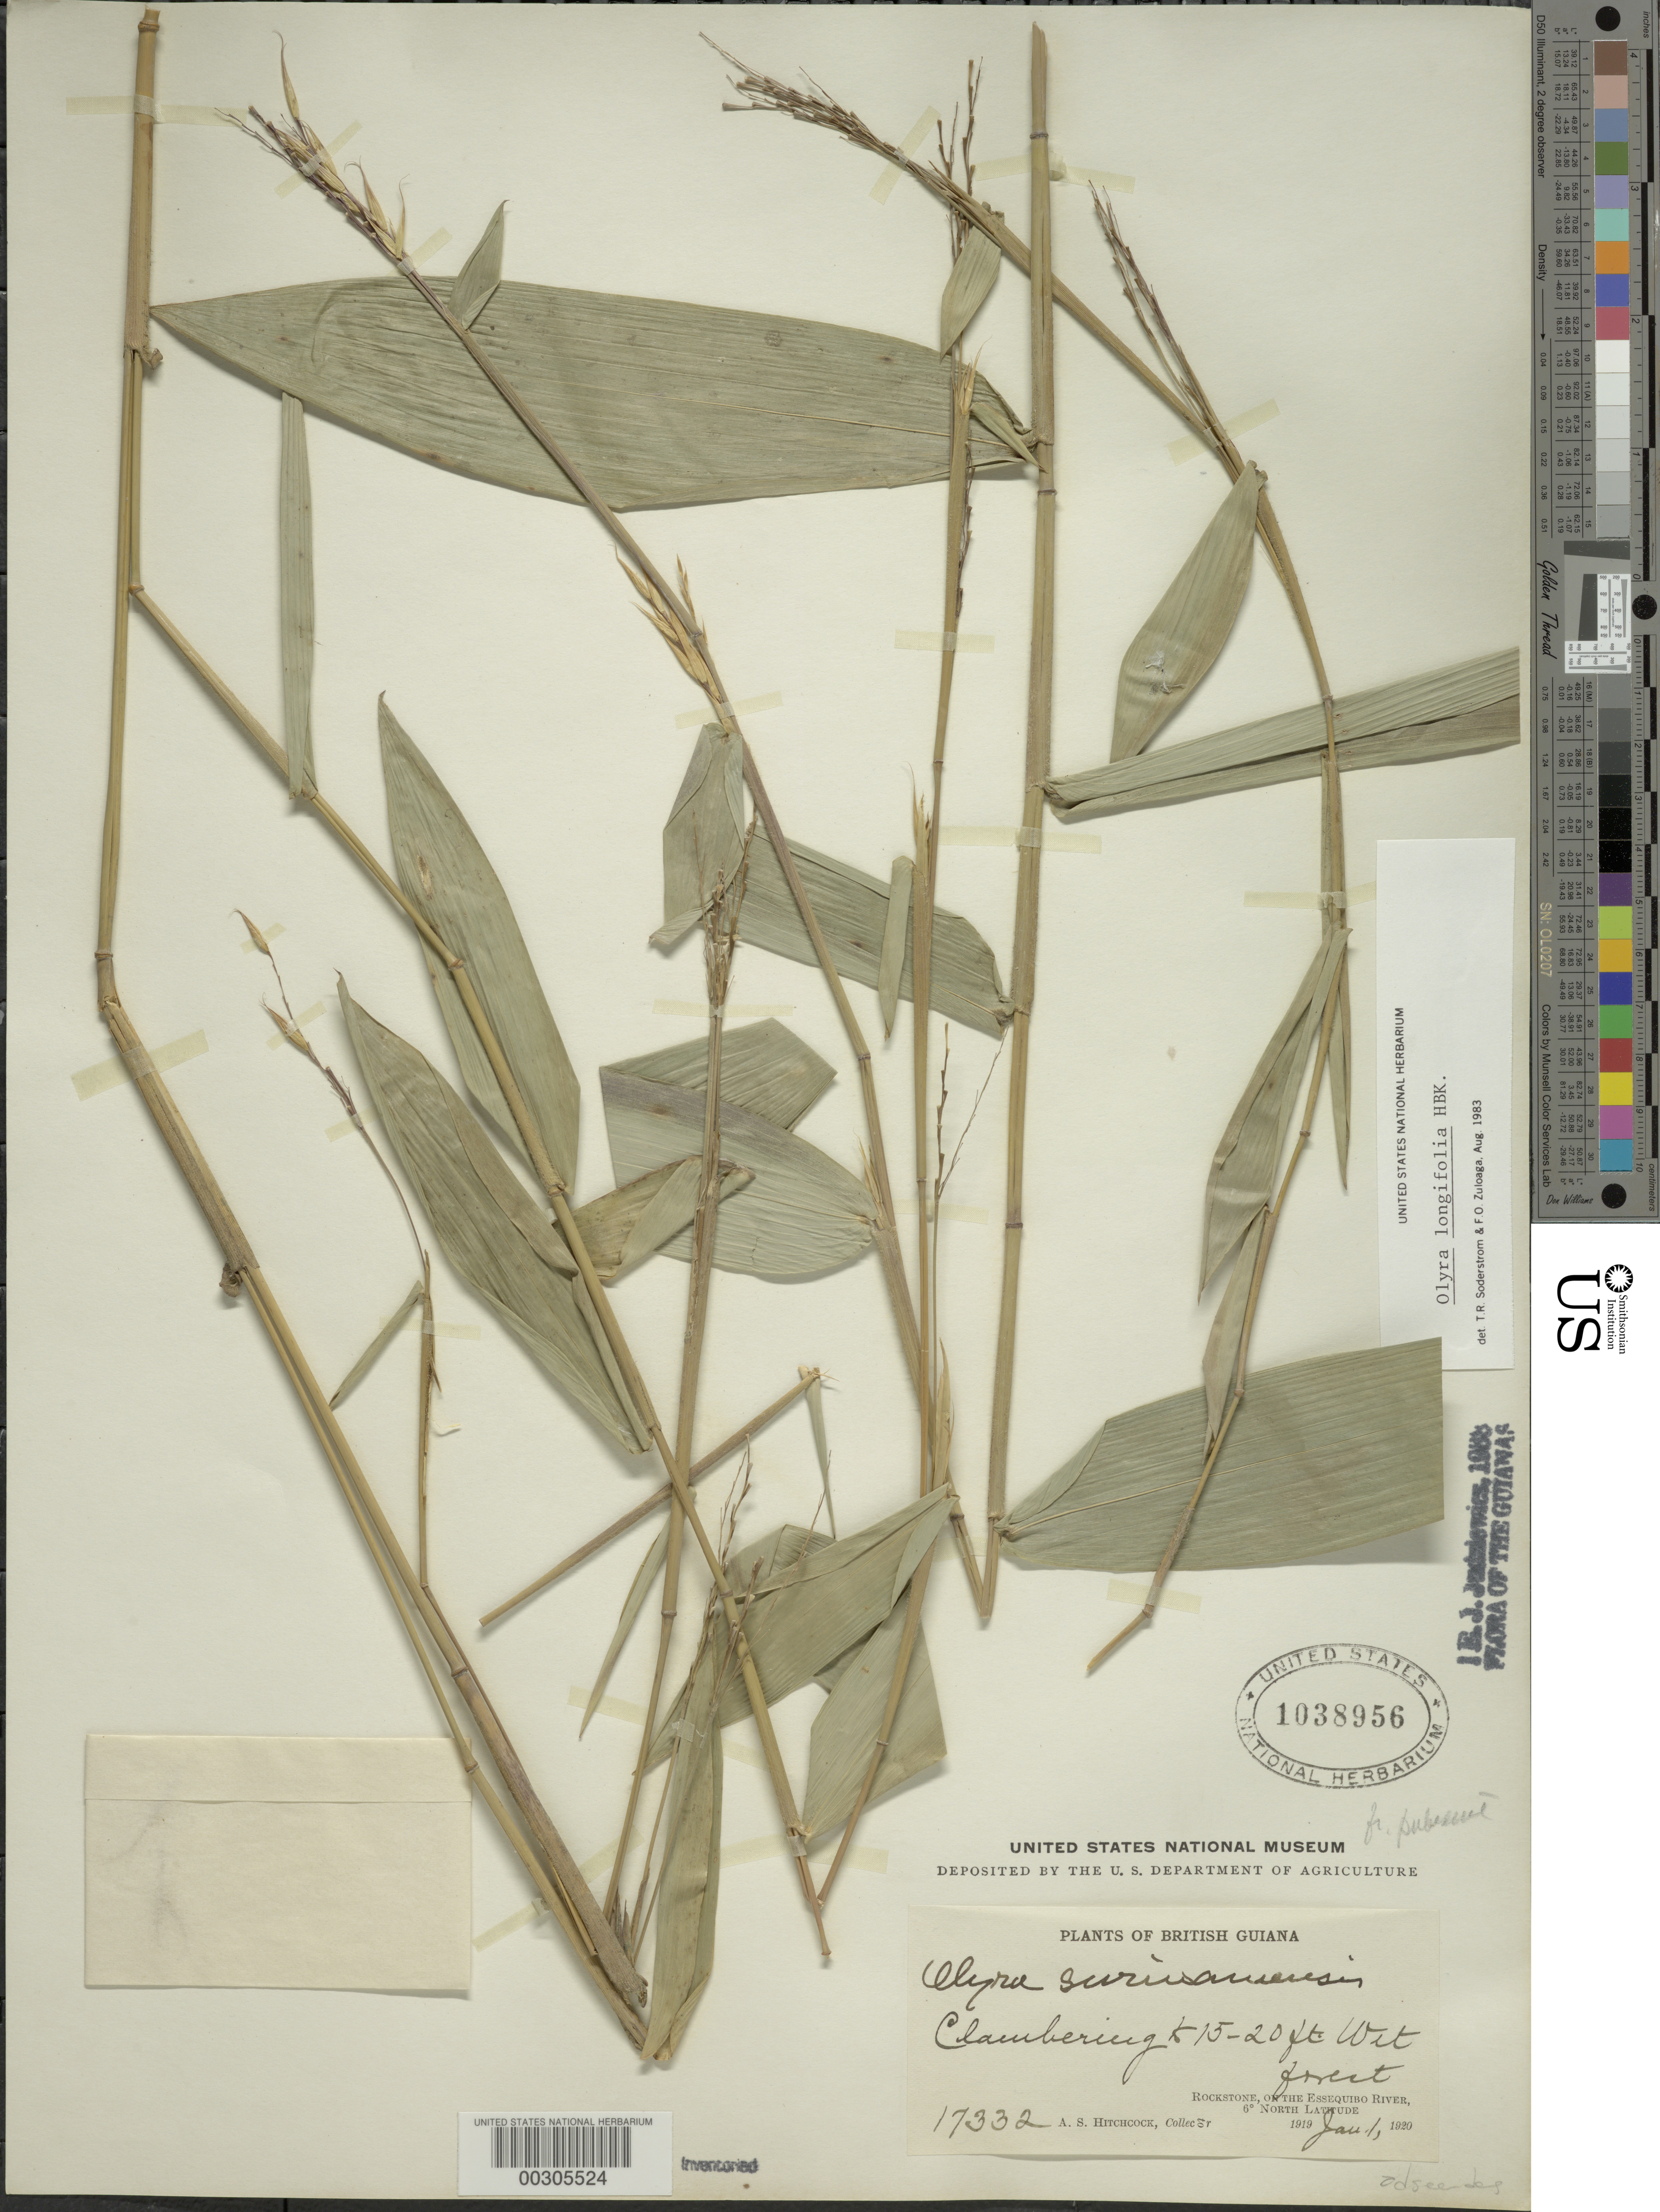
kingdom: Plantae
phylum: Tracheophyta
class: Liliopsida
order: Poales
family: Poaceae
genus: Olyra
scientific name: Olyra longifolia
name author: Kunth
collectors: A. S. Hitchcock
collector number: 17332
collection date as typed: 01 Jan 1920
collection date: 1920-01-01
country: Guyana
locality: Essequibo river, rockstone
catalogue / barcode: US 1038956